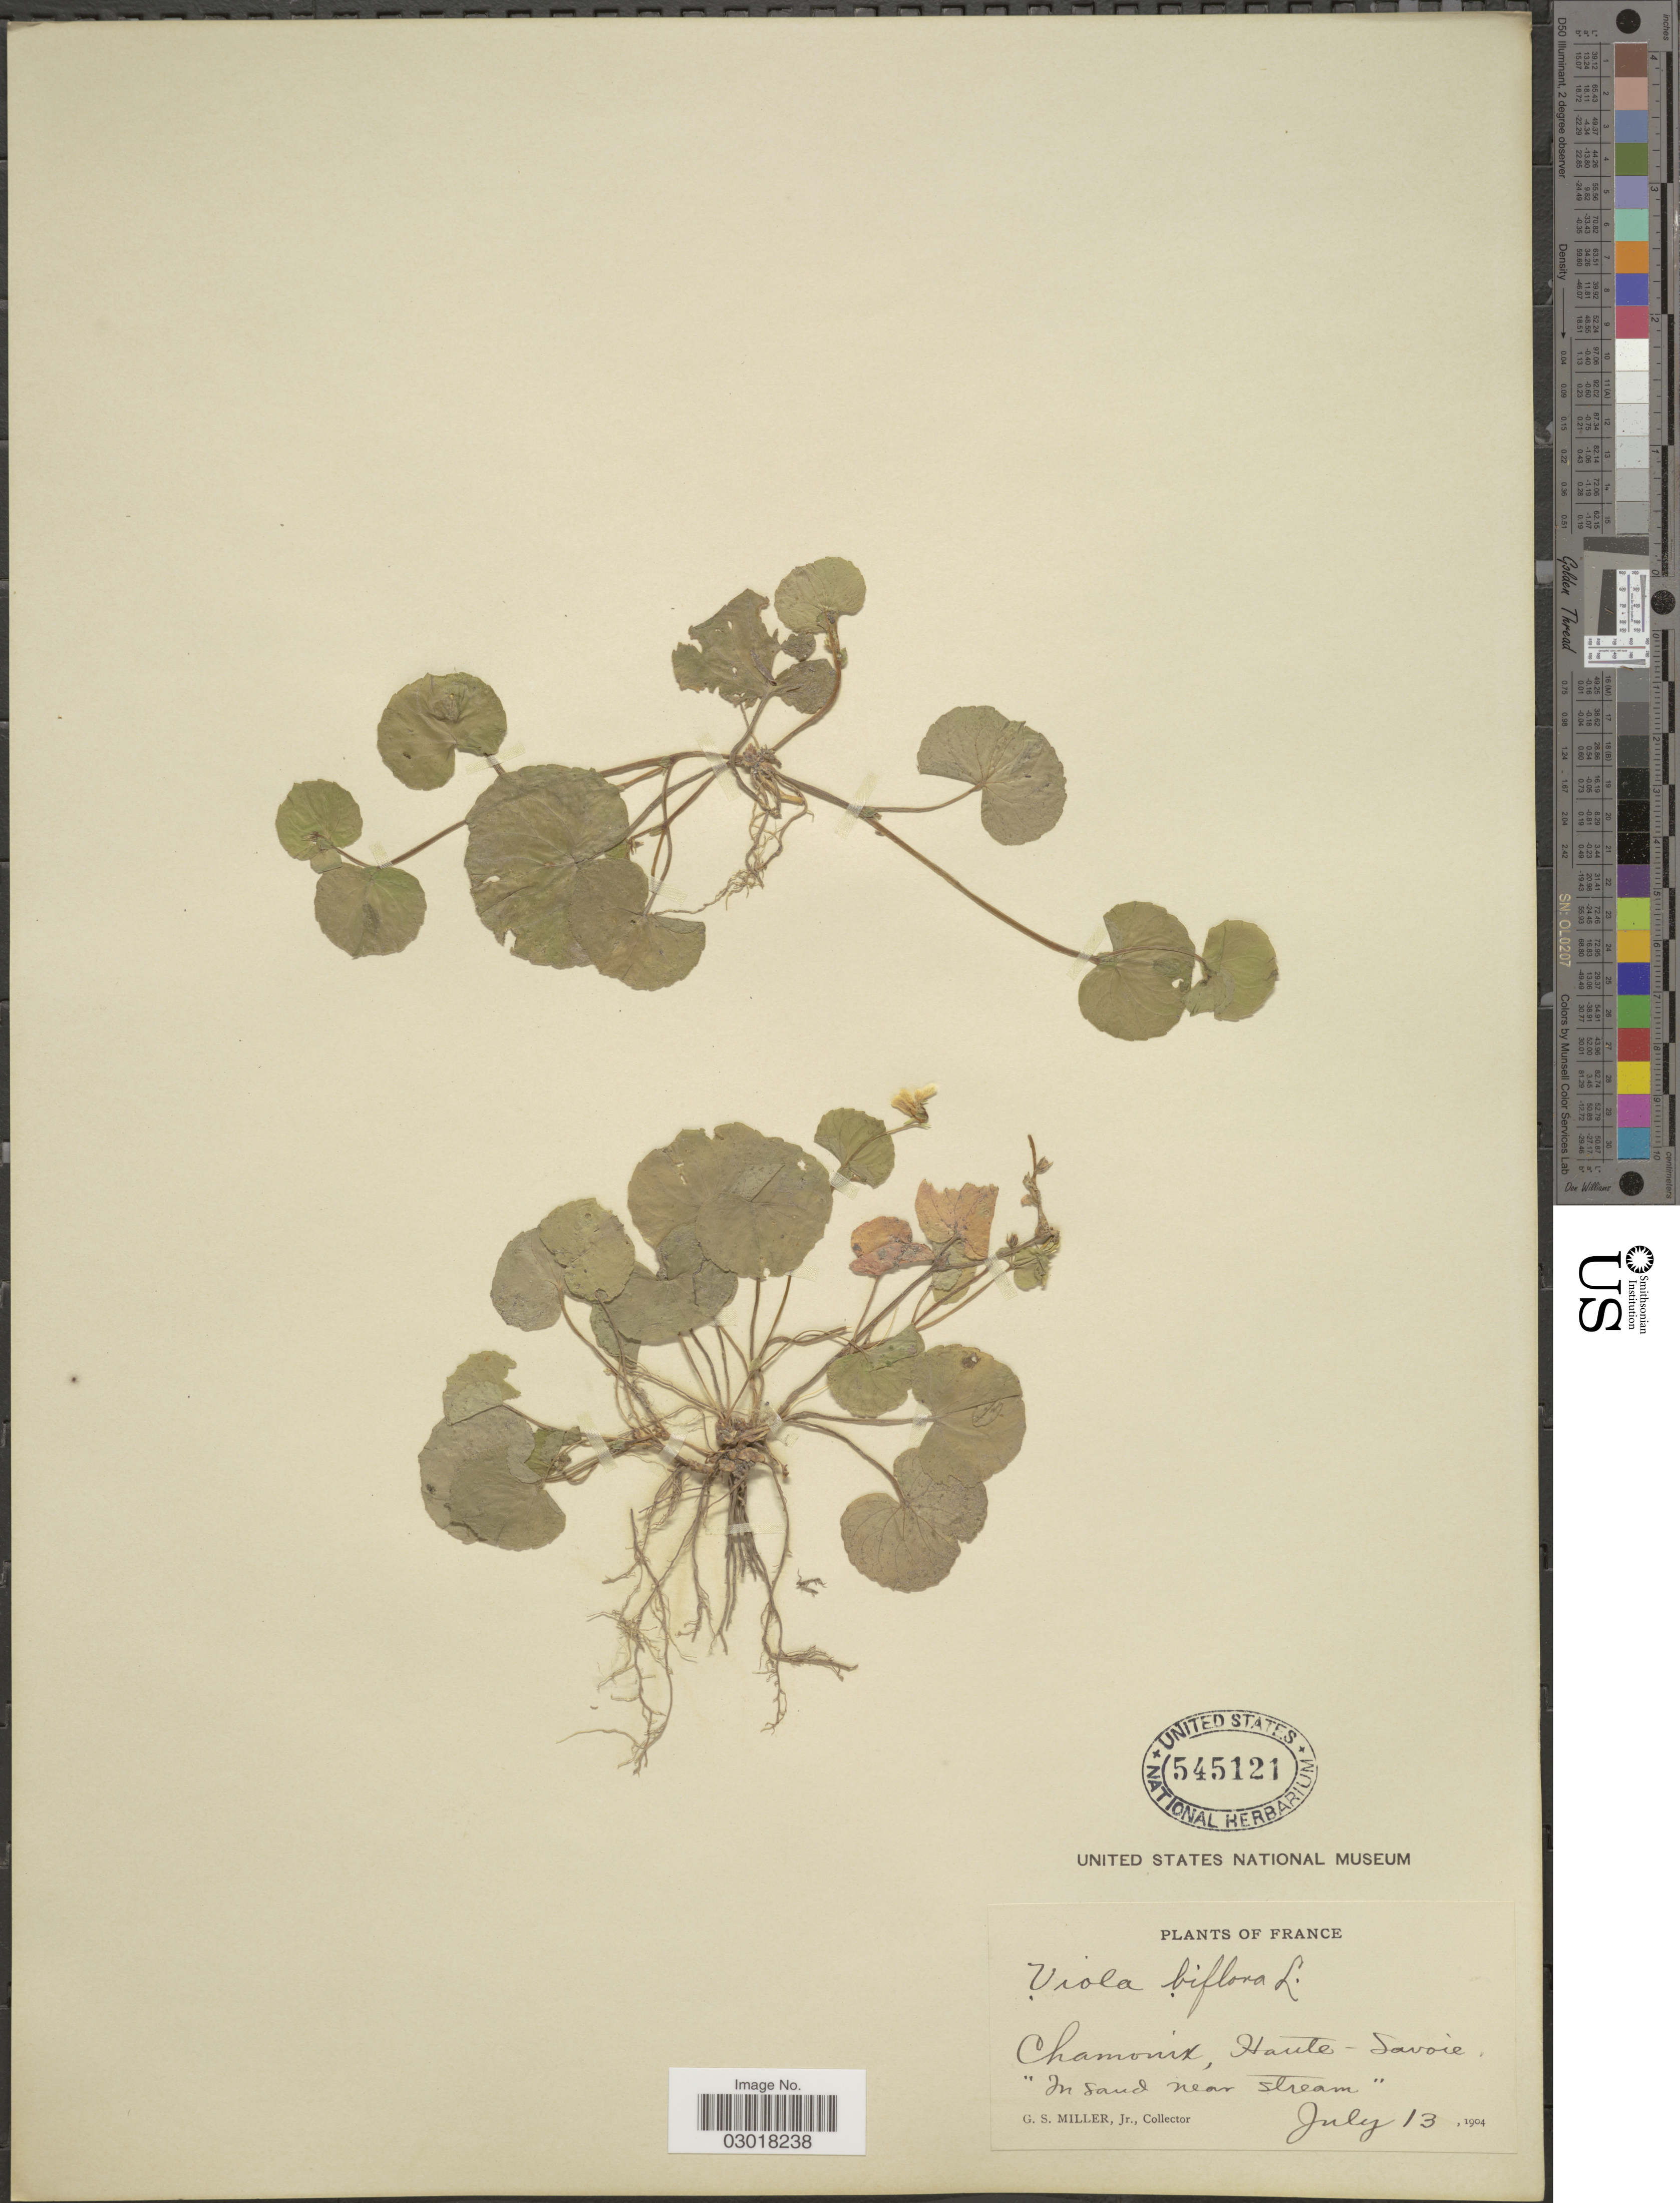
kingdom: Plantae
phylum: Tracheophyta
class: Magnoliopsida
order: Malpighiales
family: Violaceae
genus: Viola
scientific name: Viola biflora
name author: L.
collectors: G. S. Miller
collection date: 1904-07-13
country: France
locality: Chamonix, Haute-Savoie. 'In sand near stream'.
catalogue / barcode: US 545121